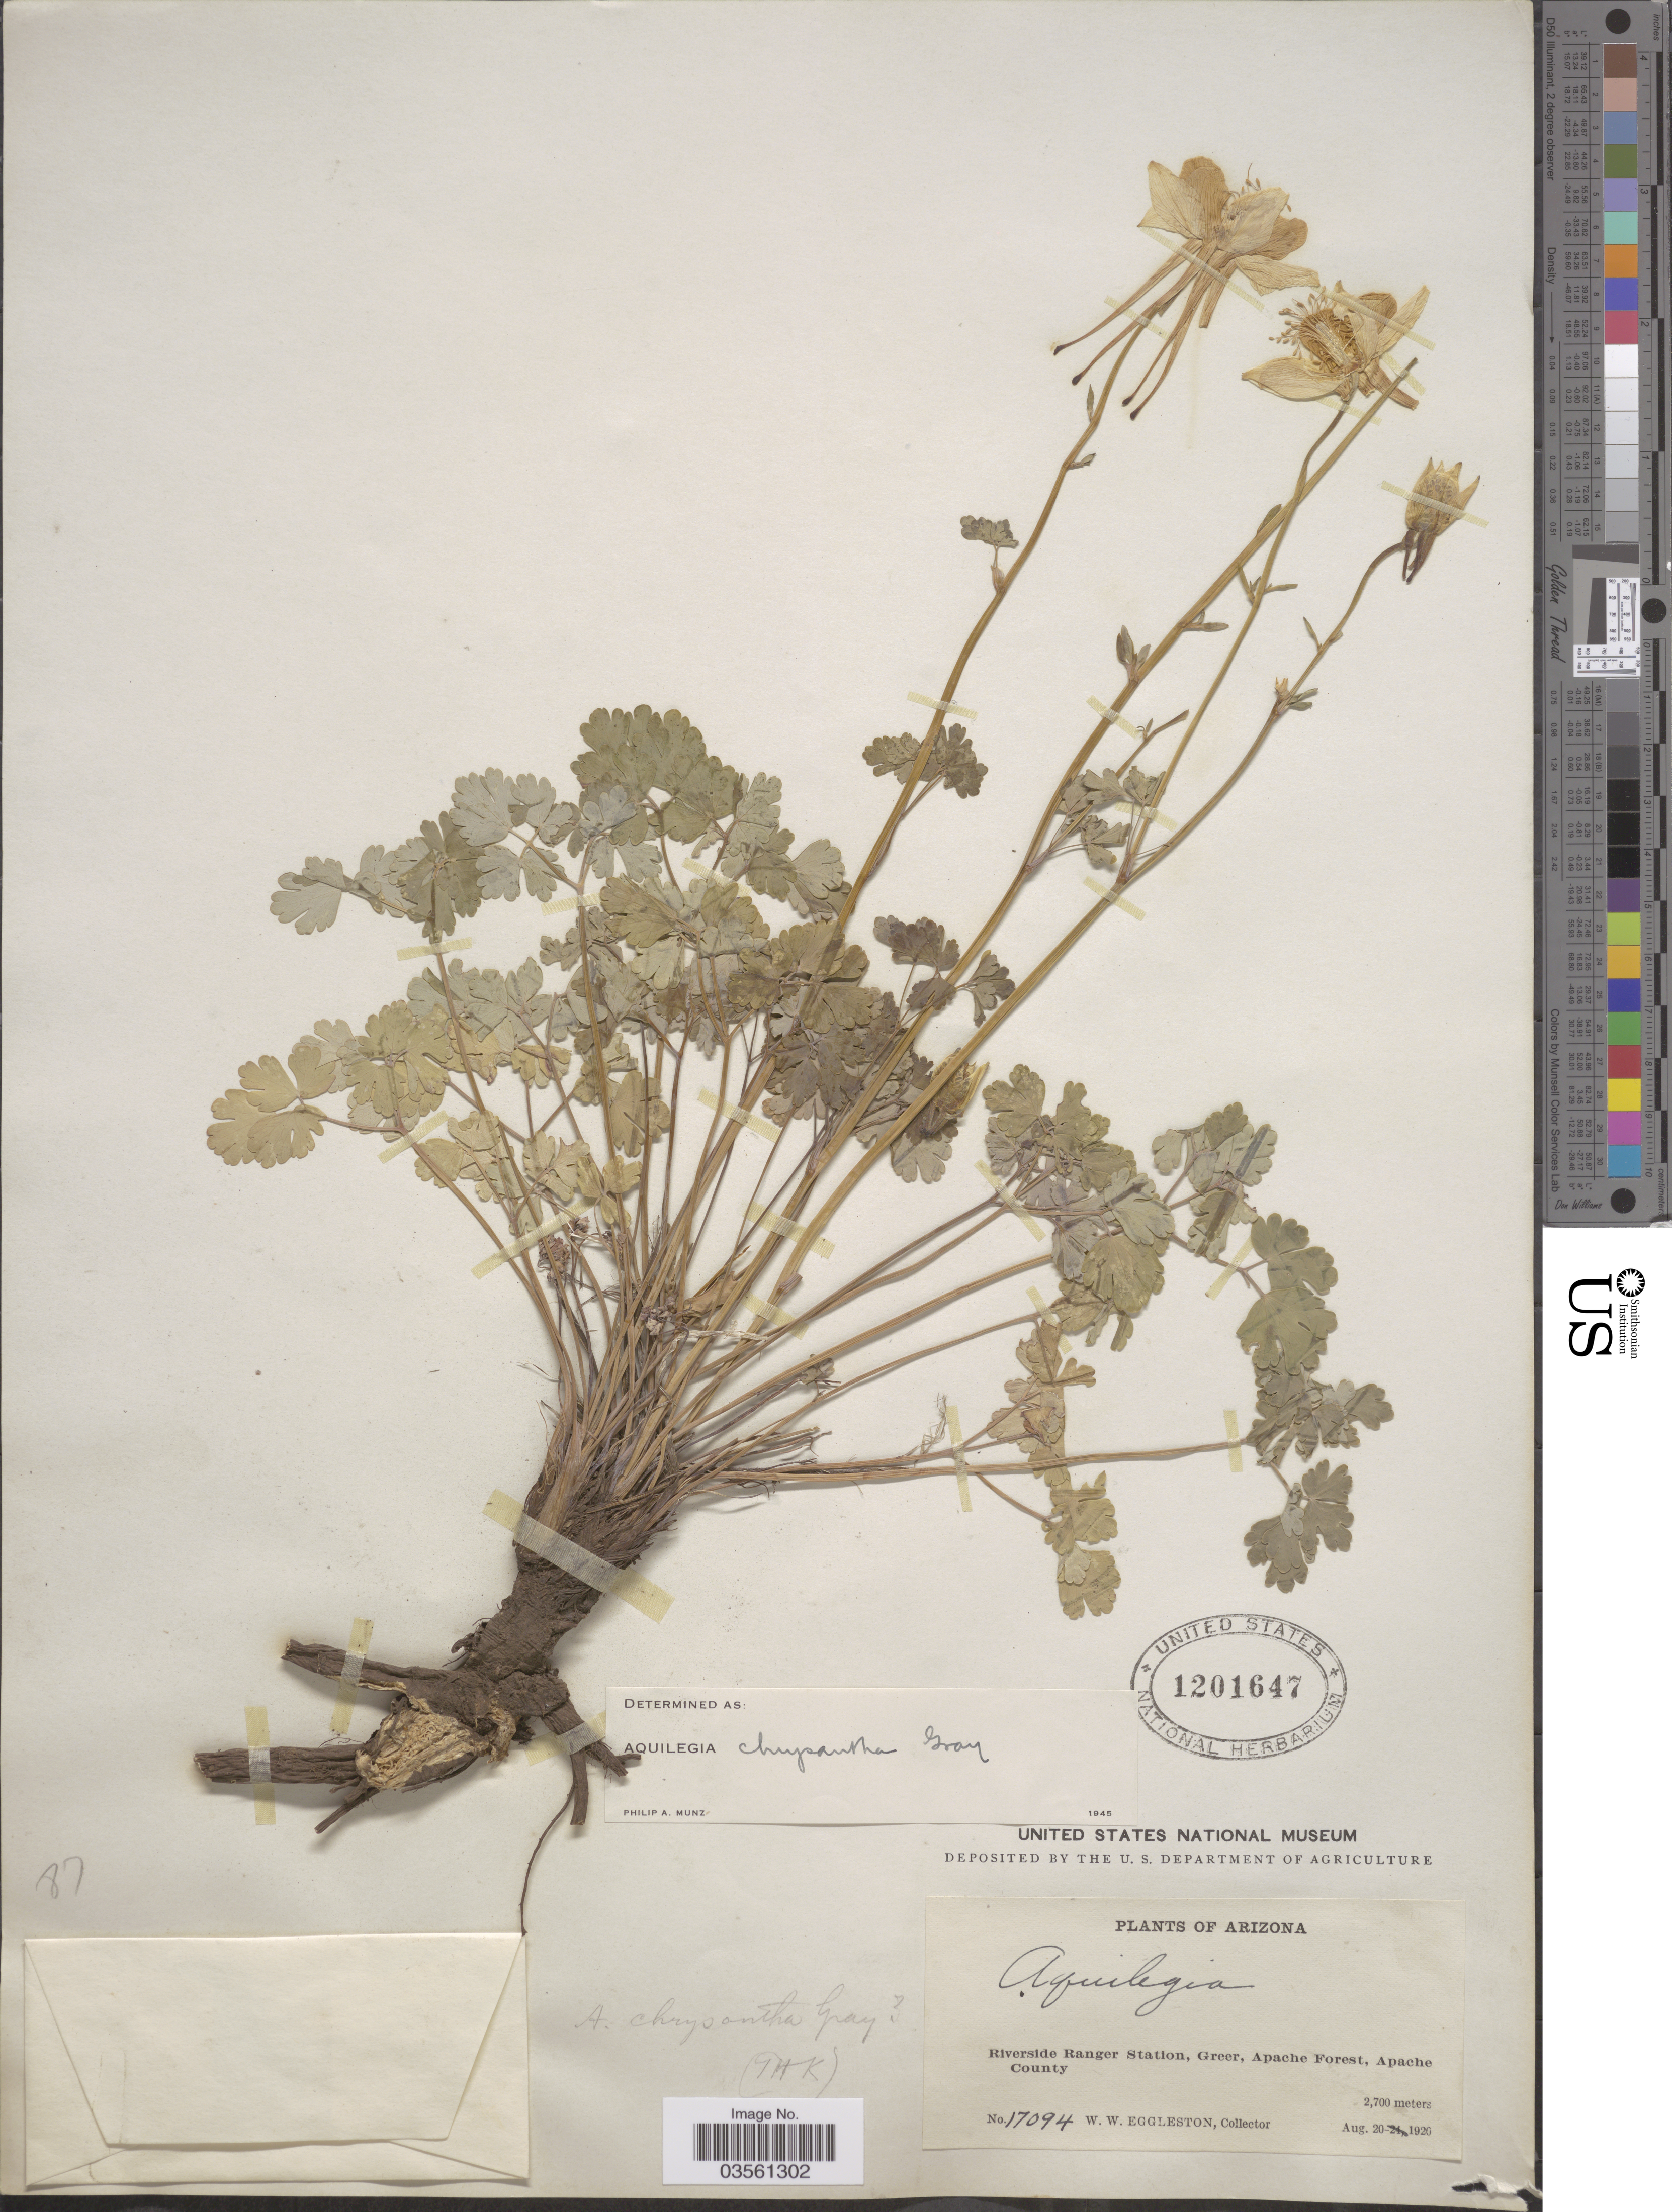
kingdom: Plantae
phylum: Tracheophyta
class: Magnoliopsida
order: Ranunculales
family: Ranunculaceae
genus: Aquilegia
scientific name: Aquilegia chrysantha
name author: A. Gray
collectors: W. W. Eggleston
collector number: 17094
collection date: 1920-08-20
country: United States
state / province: Arizona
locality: Riverside Ranger Station, Greer, Apache Forest, Apache County.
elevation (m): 2700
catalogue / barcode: US 1201647